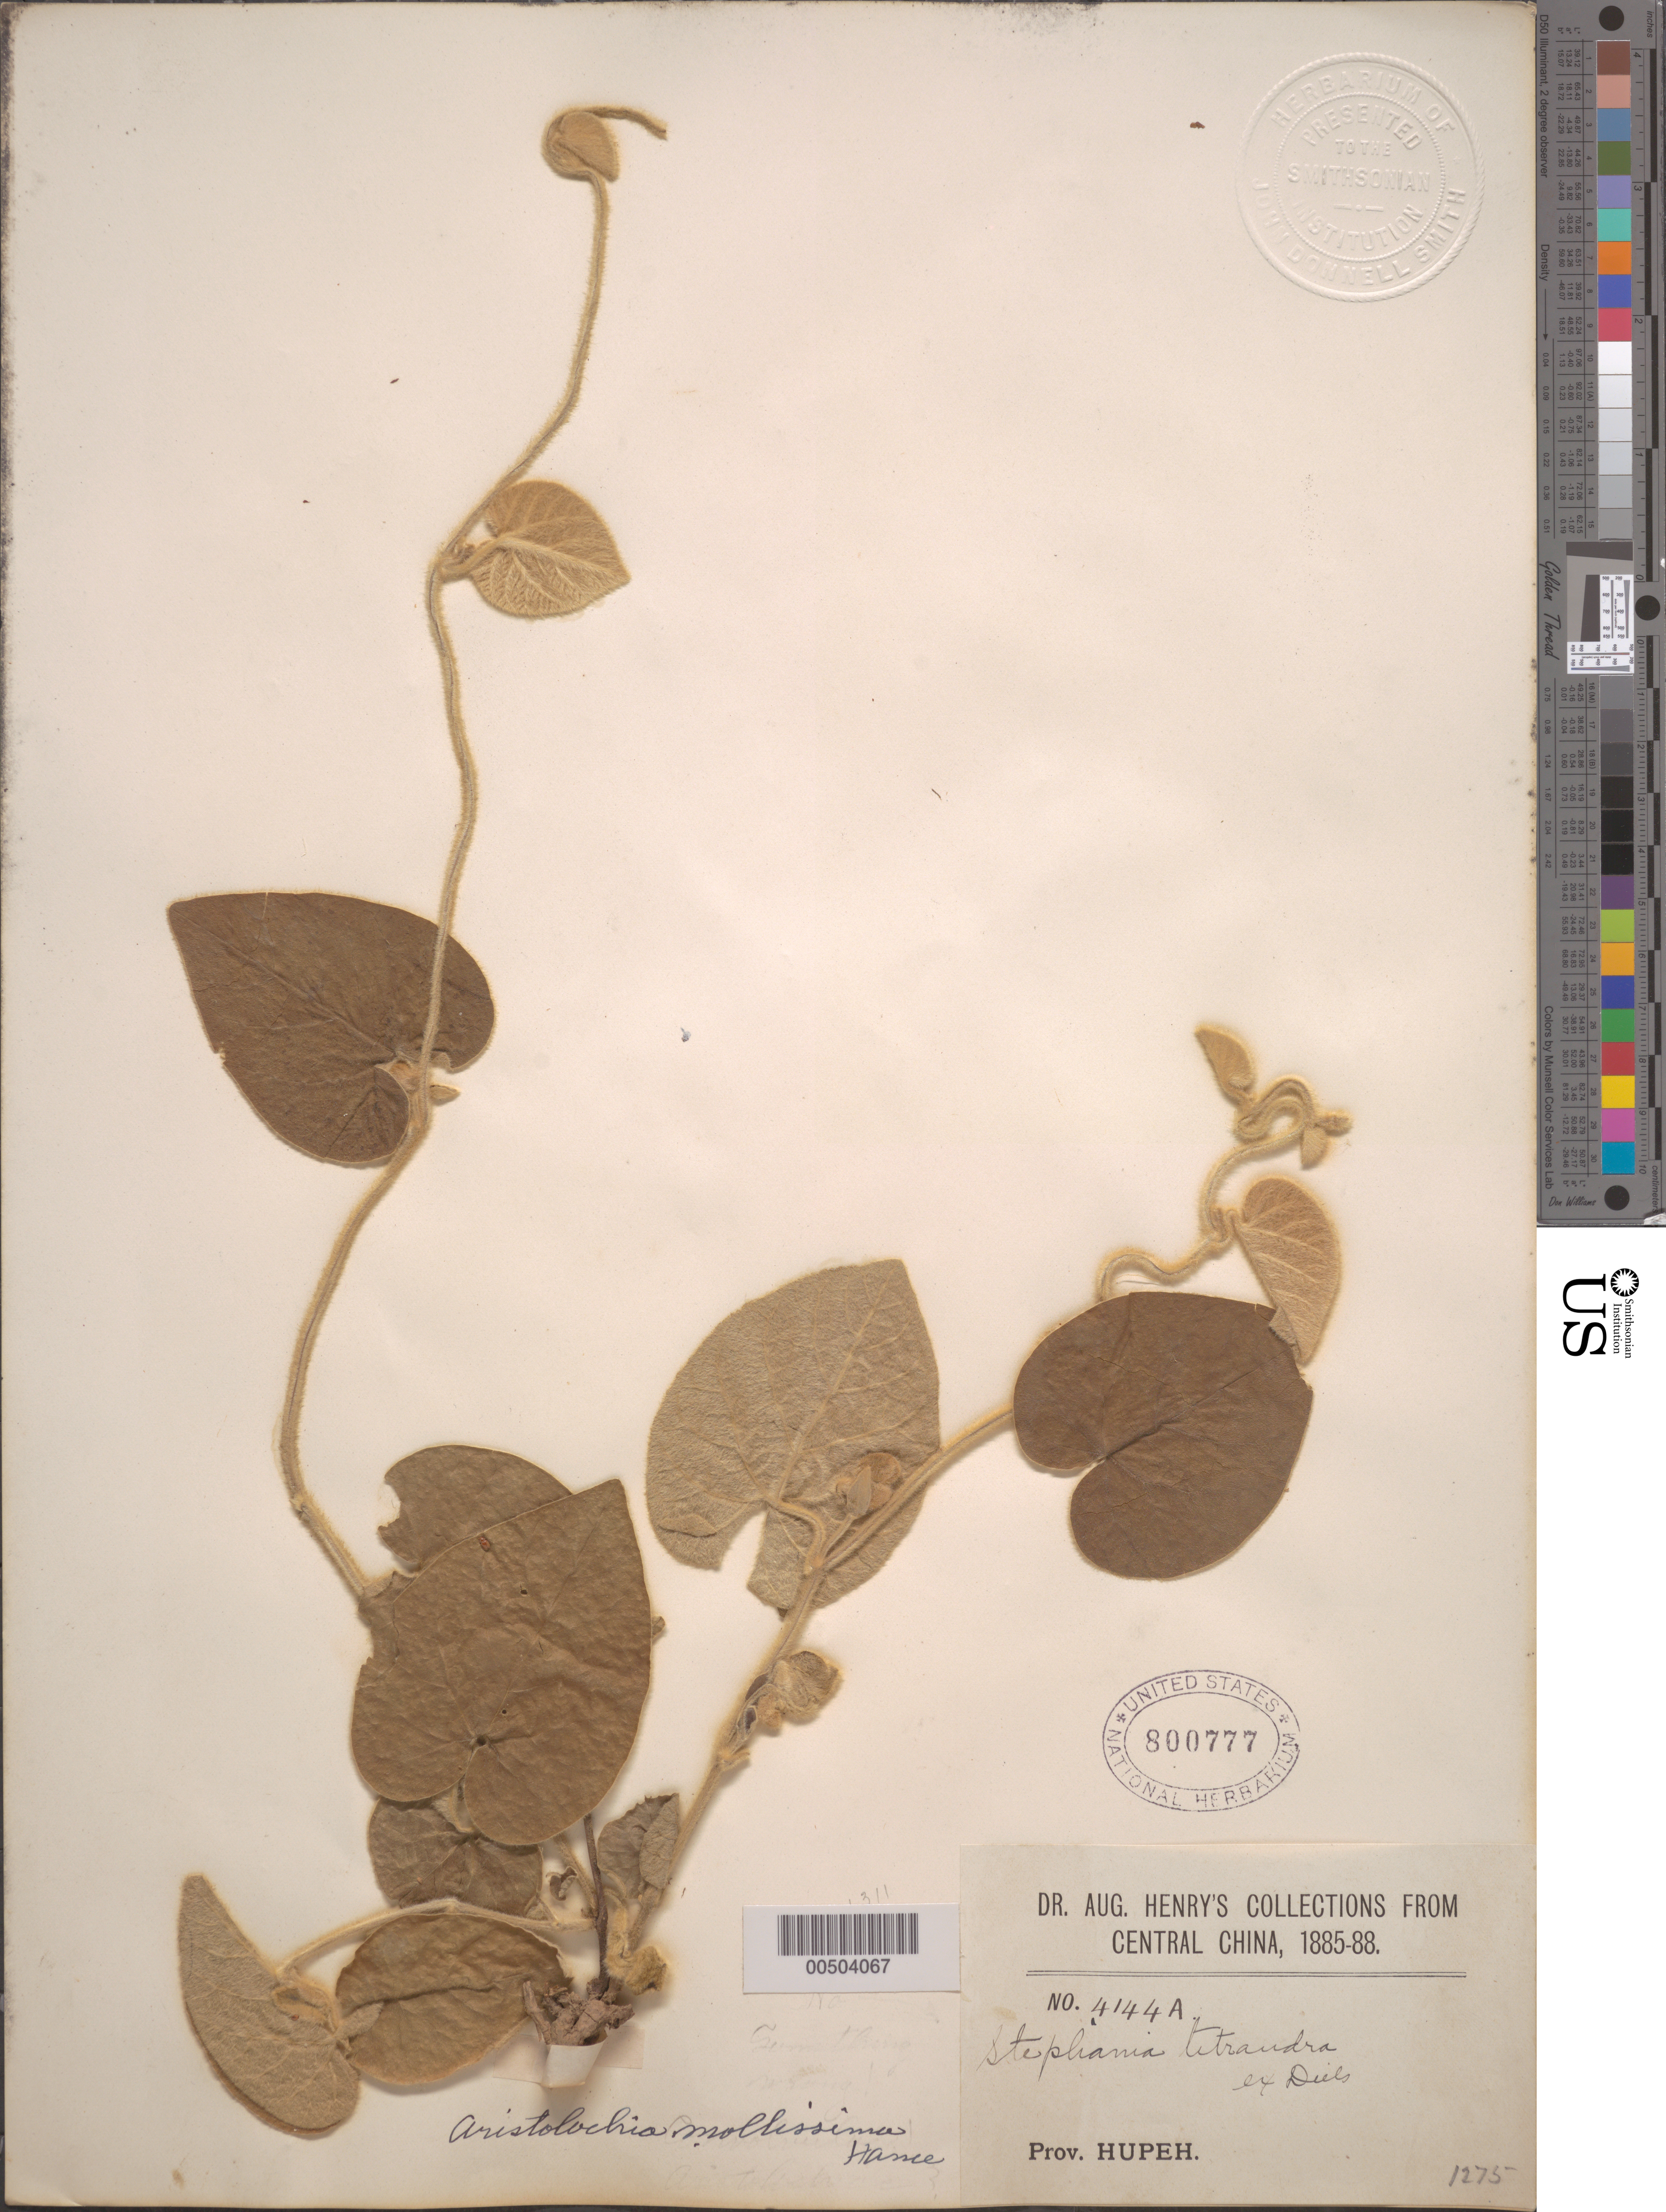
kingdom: Plantae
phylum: Tracheophyta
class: Magnoliopsida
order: Piperales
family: Aristolochiaceae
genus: Aristolochia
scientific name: Aristolochia mollissima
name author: Hance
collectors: A. Henry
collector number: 4144 A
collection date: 1885/1888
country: China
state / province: Hubei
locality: Central China. Prov. Hupeh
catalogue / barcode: US 800777